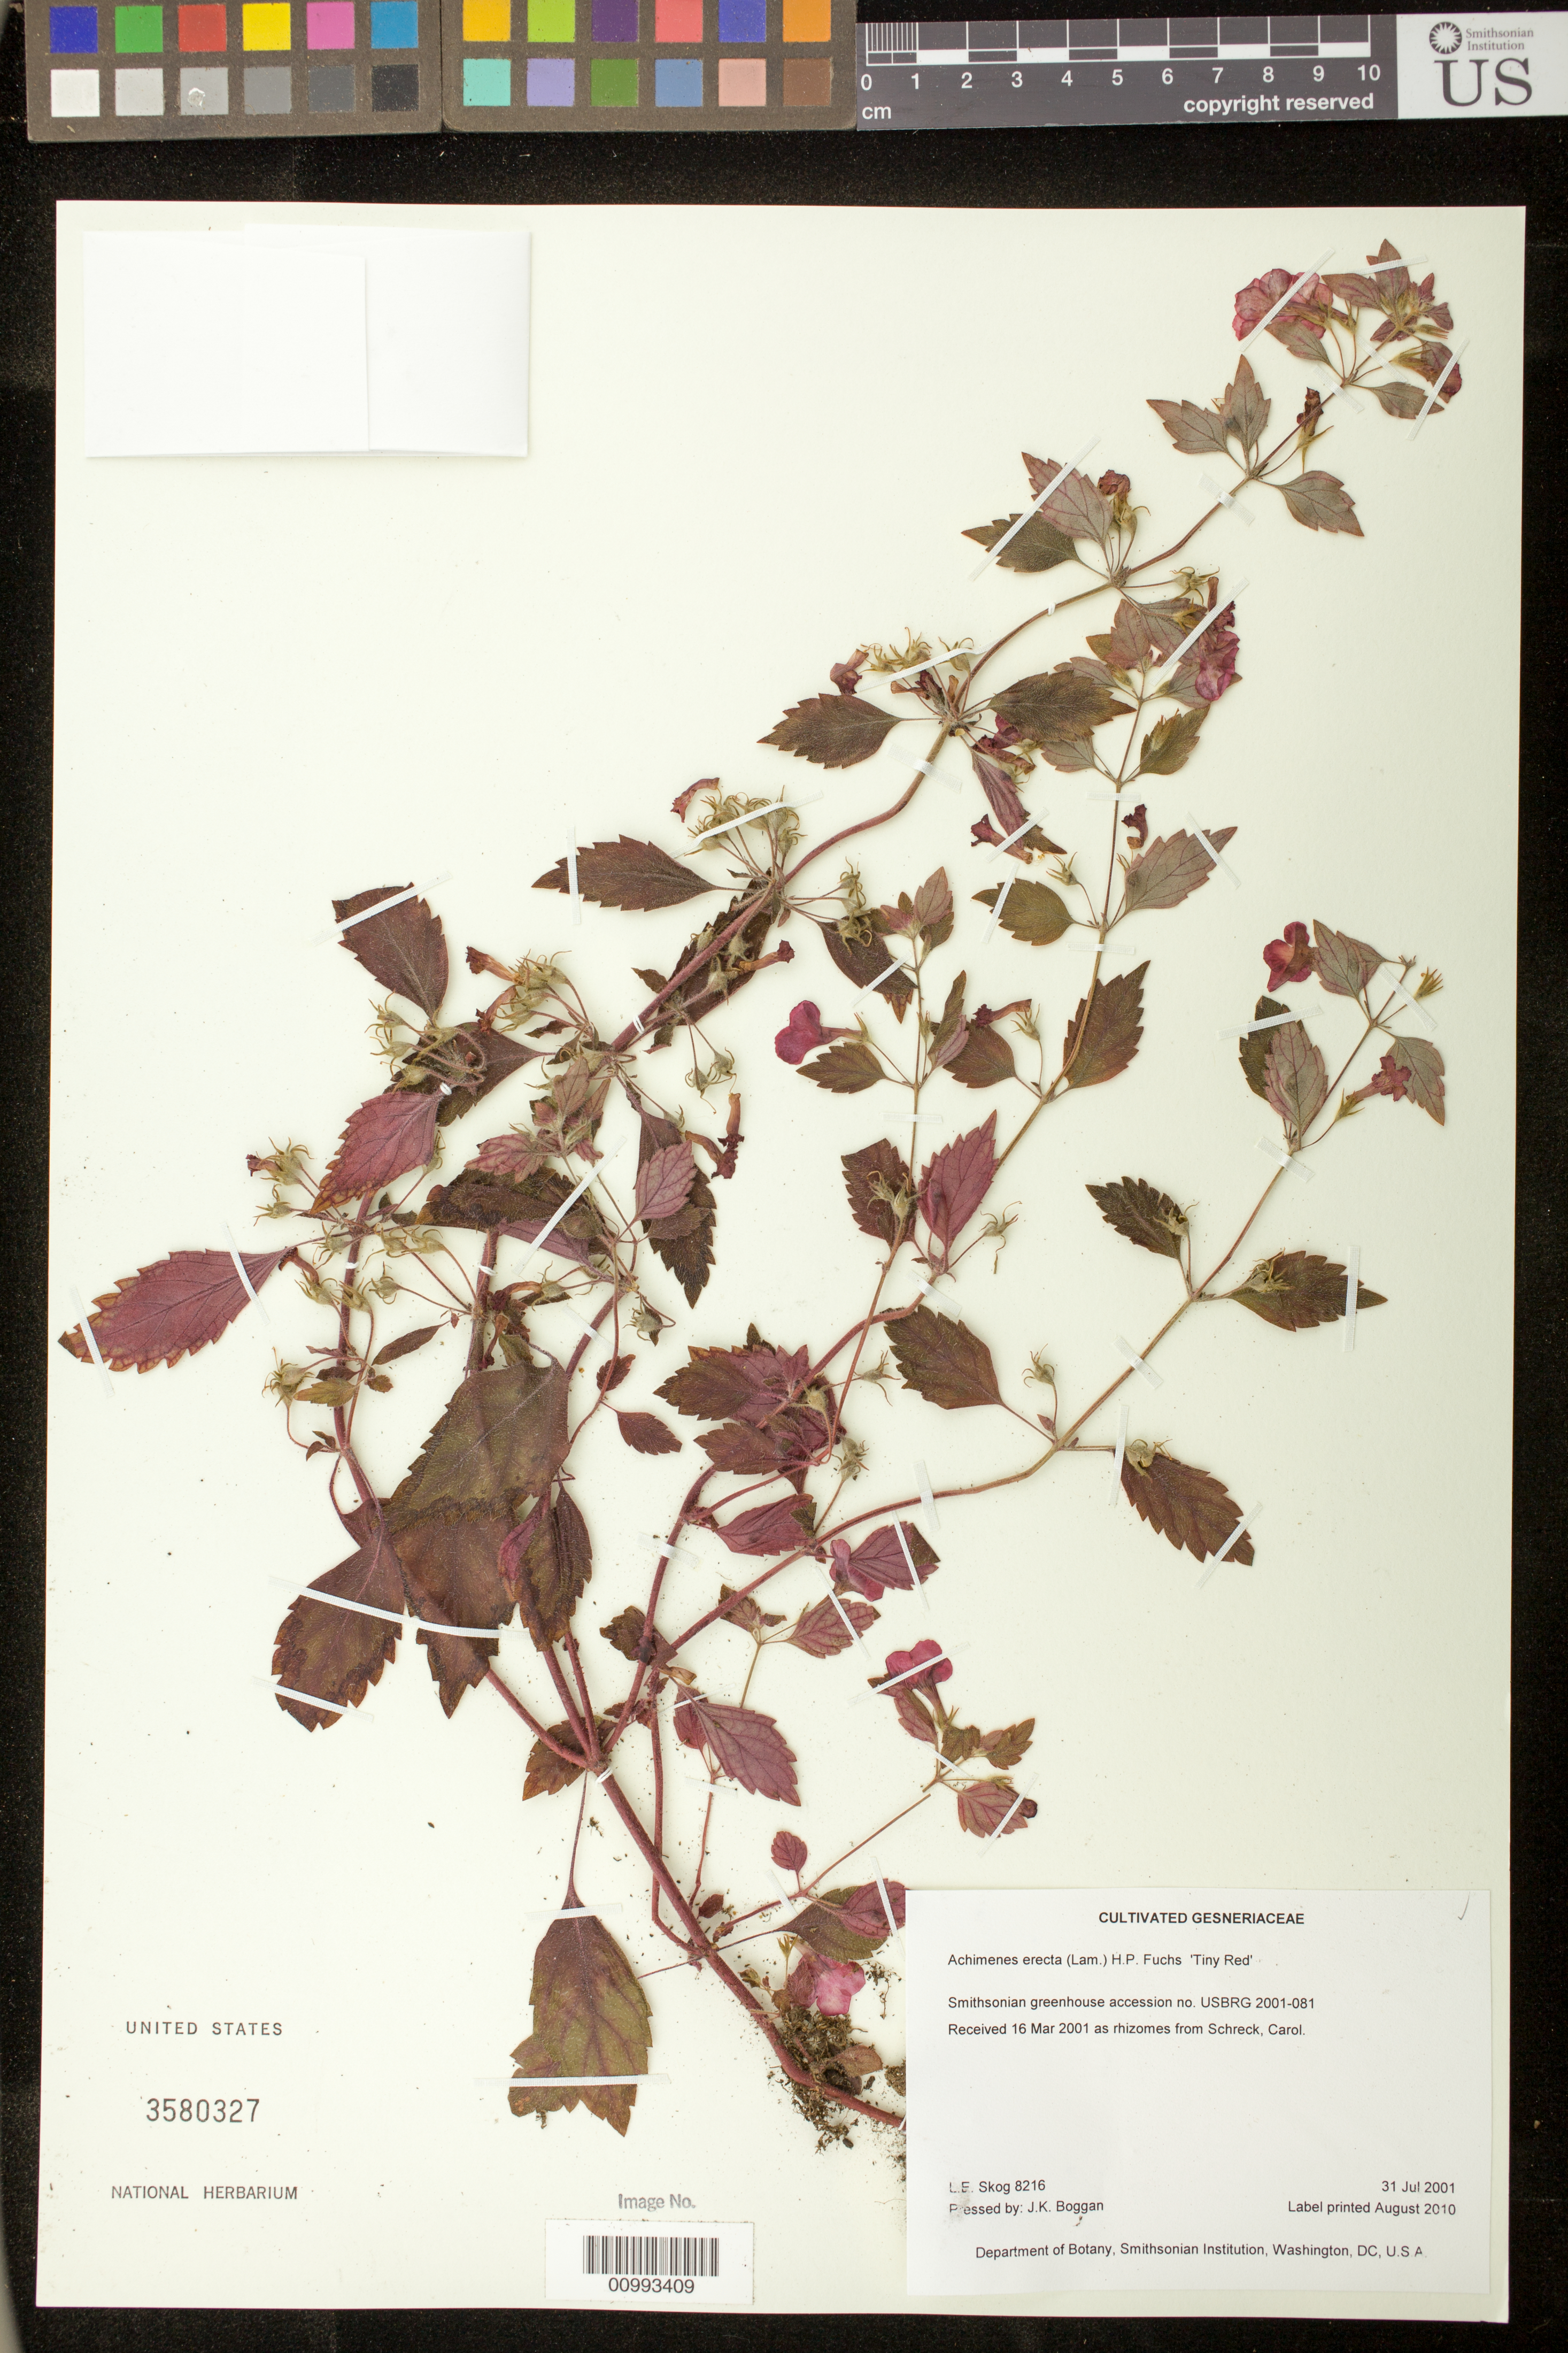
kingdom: Plantae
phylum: Tracheophyta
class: Magnoliopsida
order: Lamiales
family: Gesneriaceae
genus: Achimenes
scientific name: Achimenes antirrhina 'Red Cap'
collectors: L. E. Skog & J. K. Boggan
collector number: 8216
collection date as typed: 31 Jul 2001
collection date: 2001-07-31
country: United States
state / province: District of Columbia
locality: Department of Botany, Smithsonian Institution, Washington, DC, U.S.A.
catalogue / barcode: US 3580327